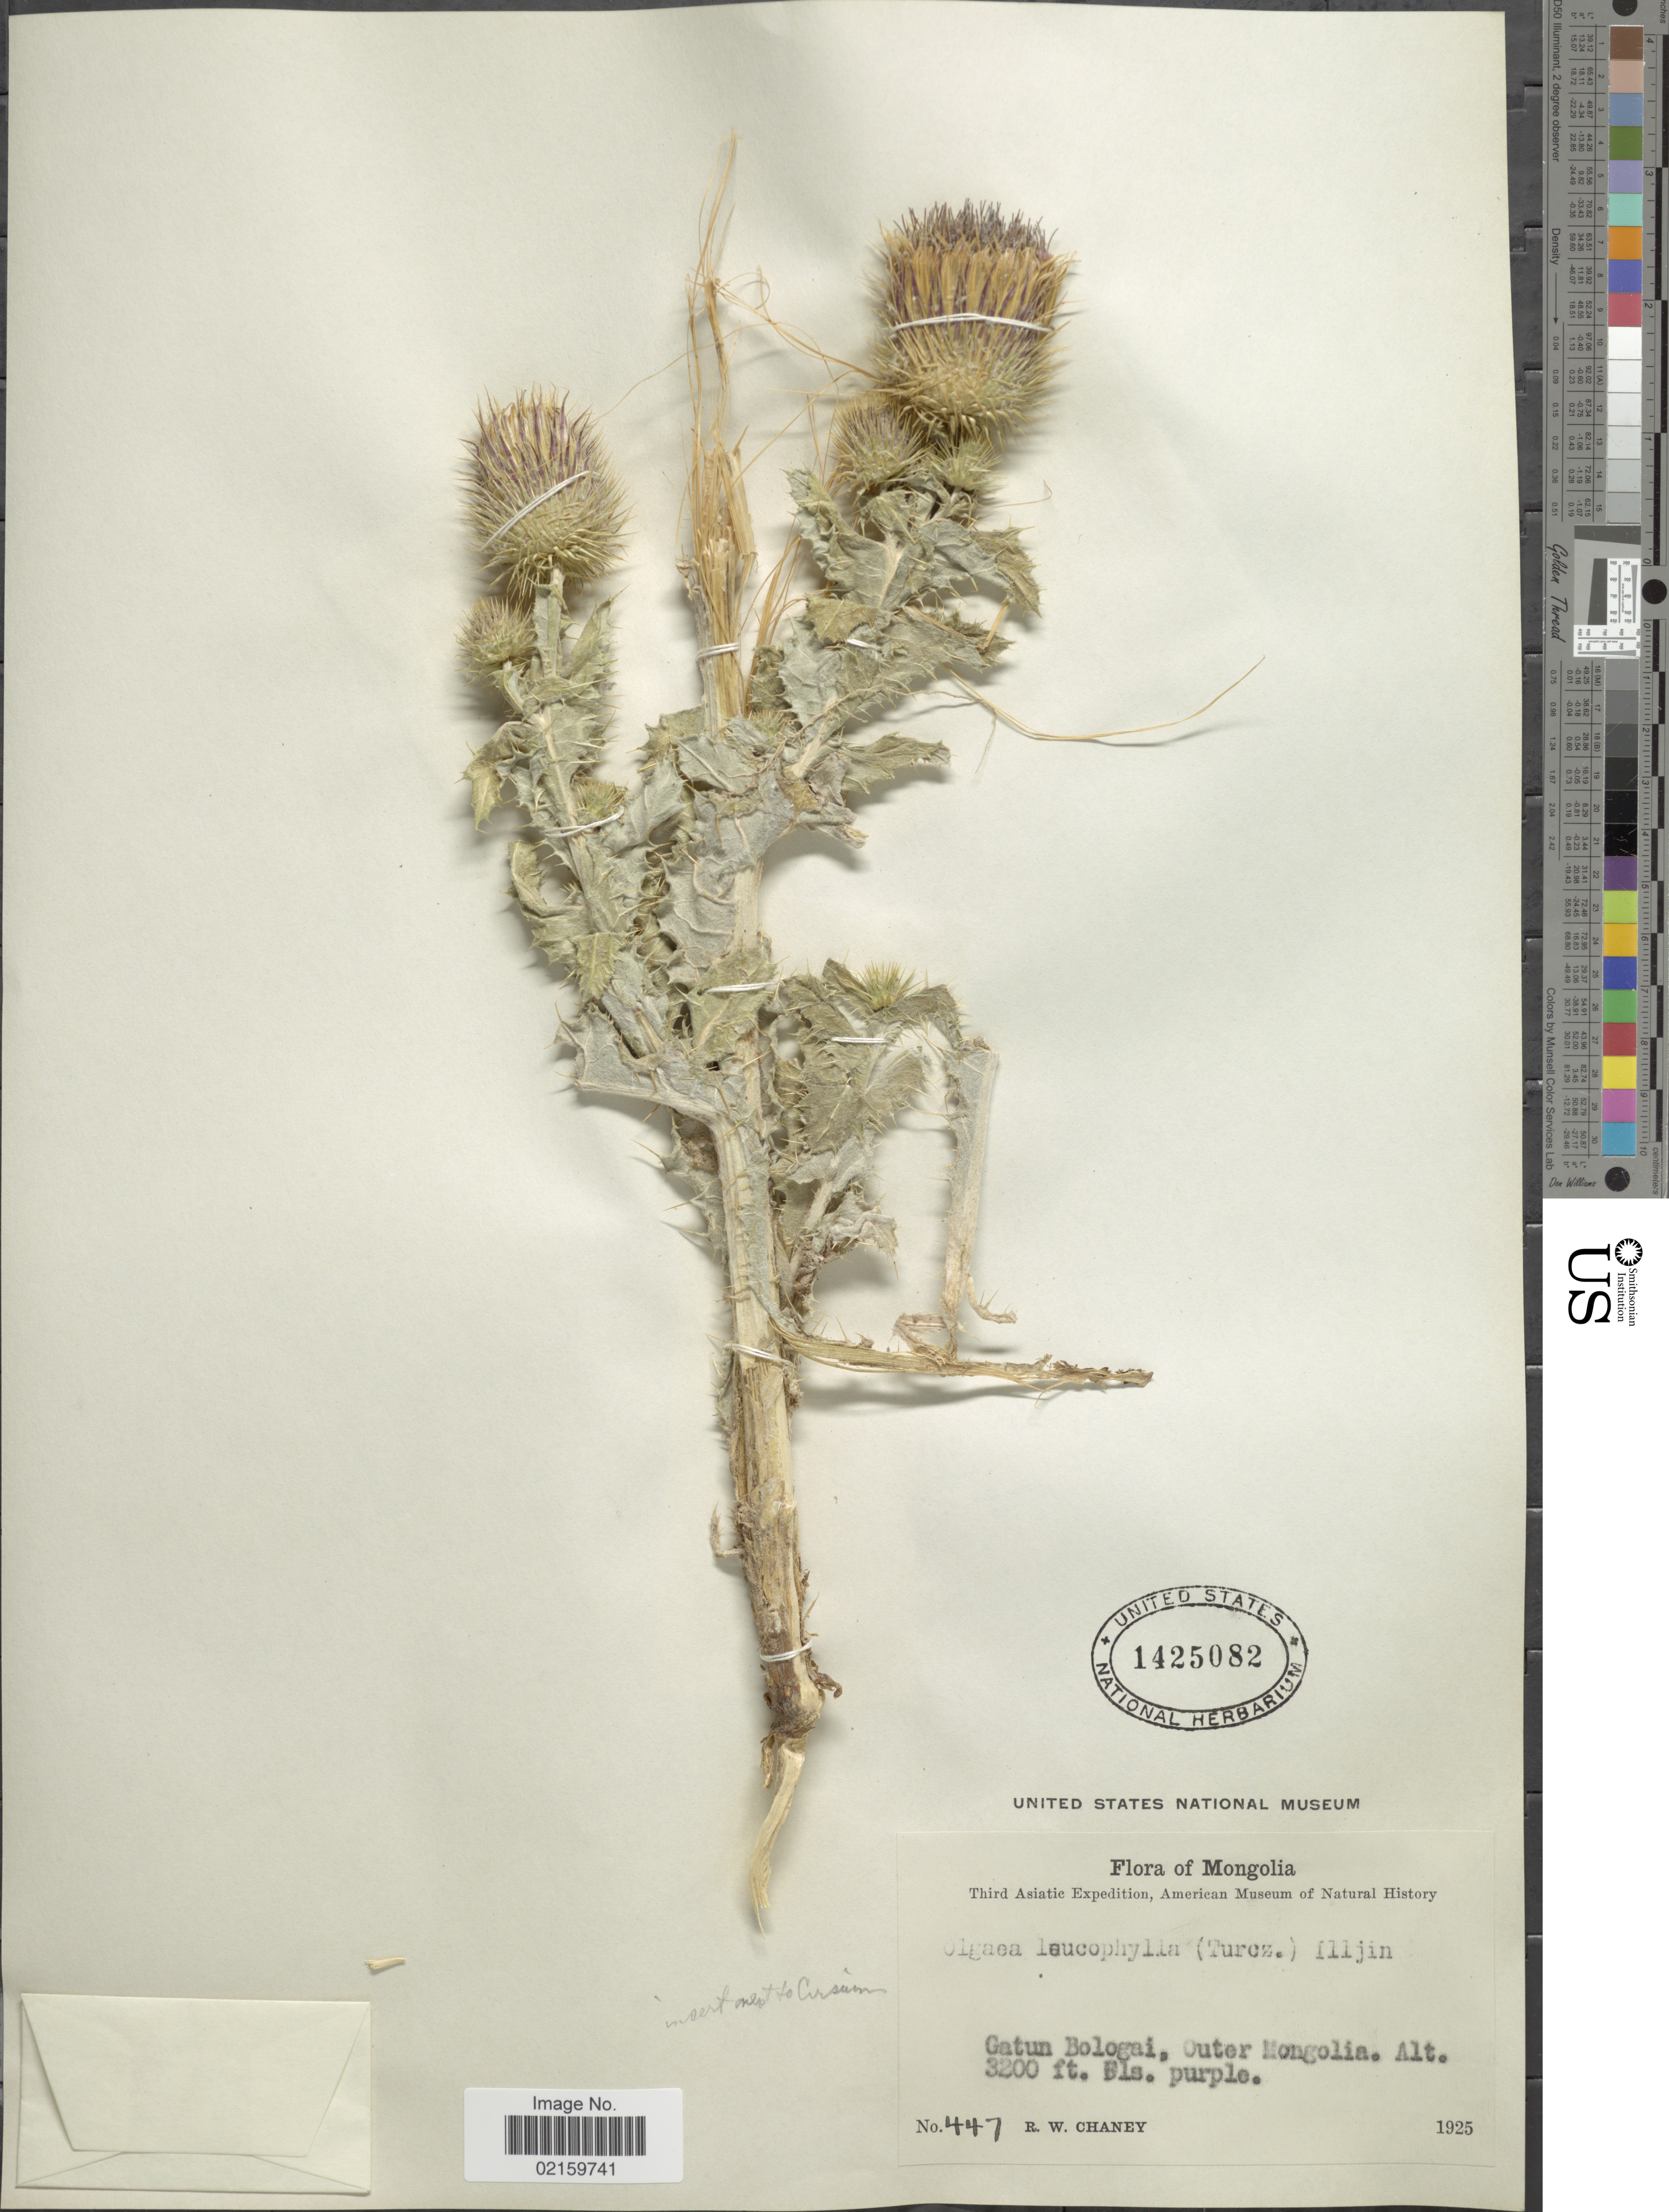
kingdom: Plantae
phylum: Tracheophyta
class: Magnoliopsida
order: Asterales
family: Asteraceae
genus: Olgaea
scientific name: Olgaea leucophylla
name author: (Turcz.) Iljin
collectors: R. Chaney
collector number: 447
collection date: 1925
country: Mongolia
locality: Mongolia. Gatun Bologai, Ouiter Mongolia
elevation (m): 9754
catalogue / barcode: US 1425082